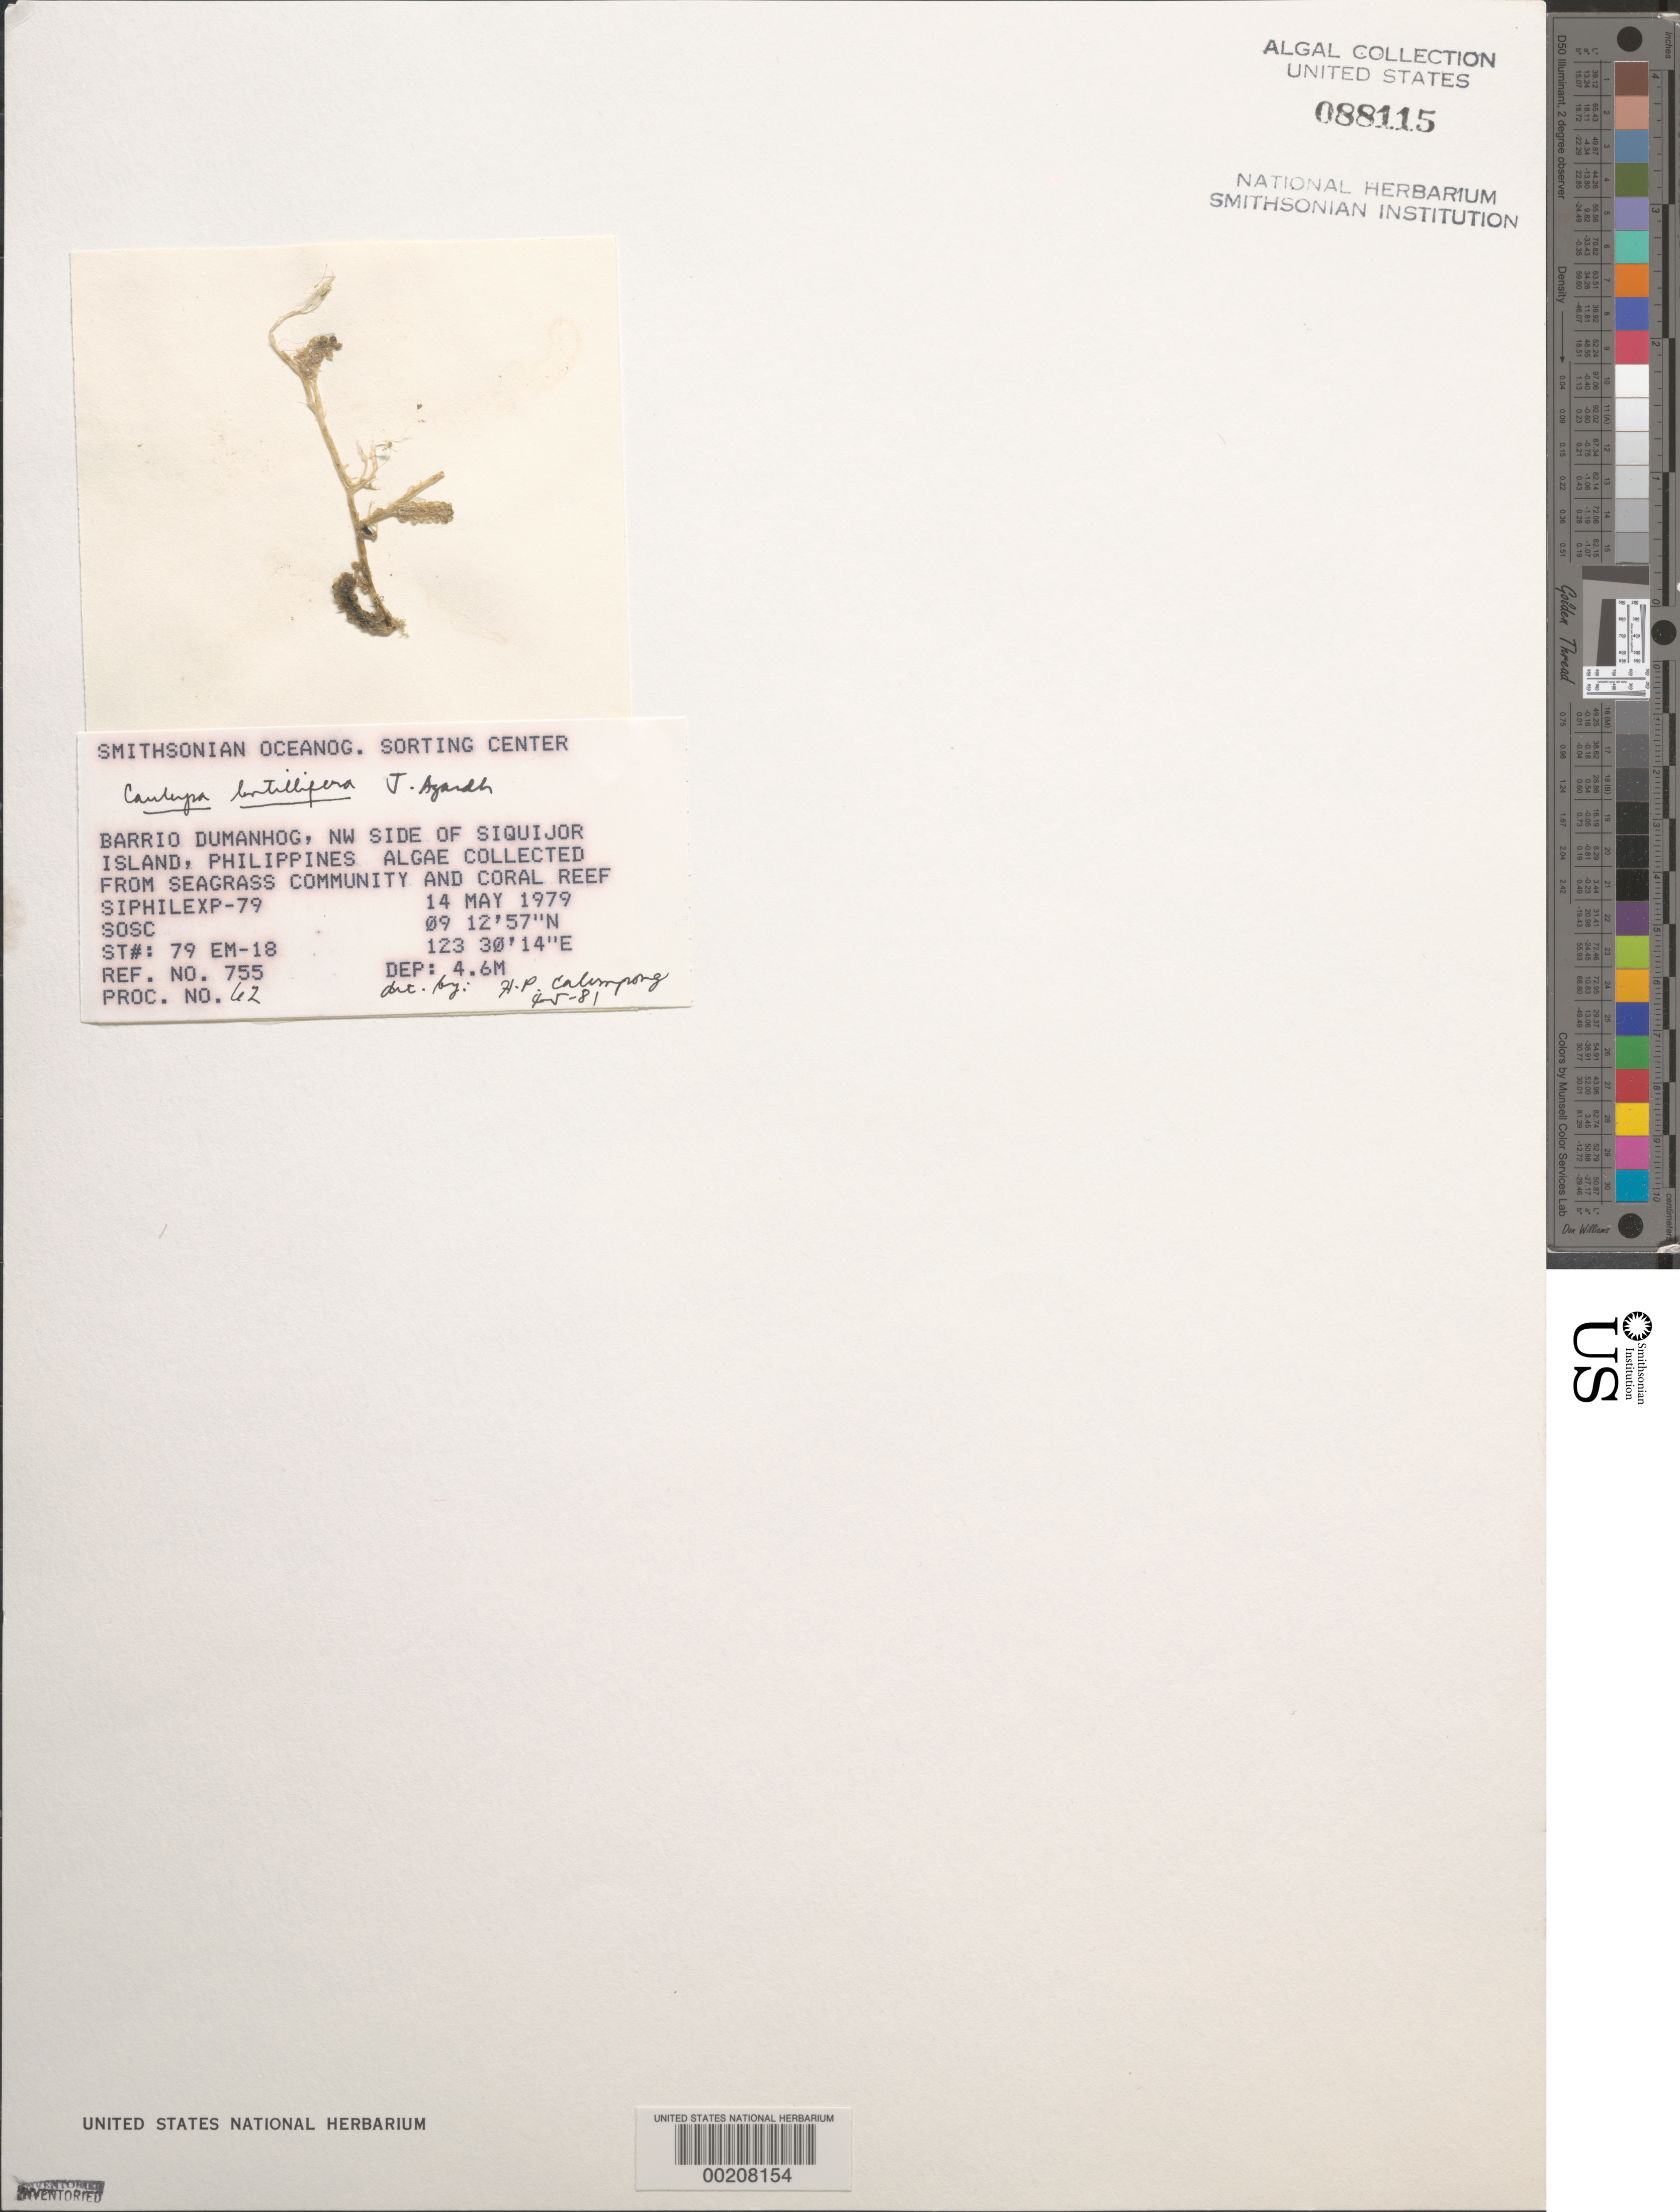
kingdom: Plantae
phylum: Chlorophyta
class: Ulvophyceae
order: Bryopsidales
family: Caulerpaceae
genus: Caulerpa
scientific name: Caulerpa lentillifera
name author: J. Agardh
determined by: Calumpong, H. P.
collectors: SOSC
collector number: Station 79 Em-18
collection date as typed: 14 May 1979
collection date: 1979-05-14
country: Philippines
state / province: Central Visayas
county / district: Siquijor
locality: Visayan, Barrio dumanhog, siquijor island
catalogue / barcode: US 88115